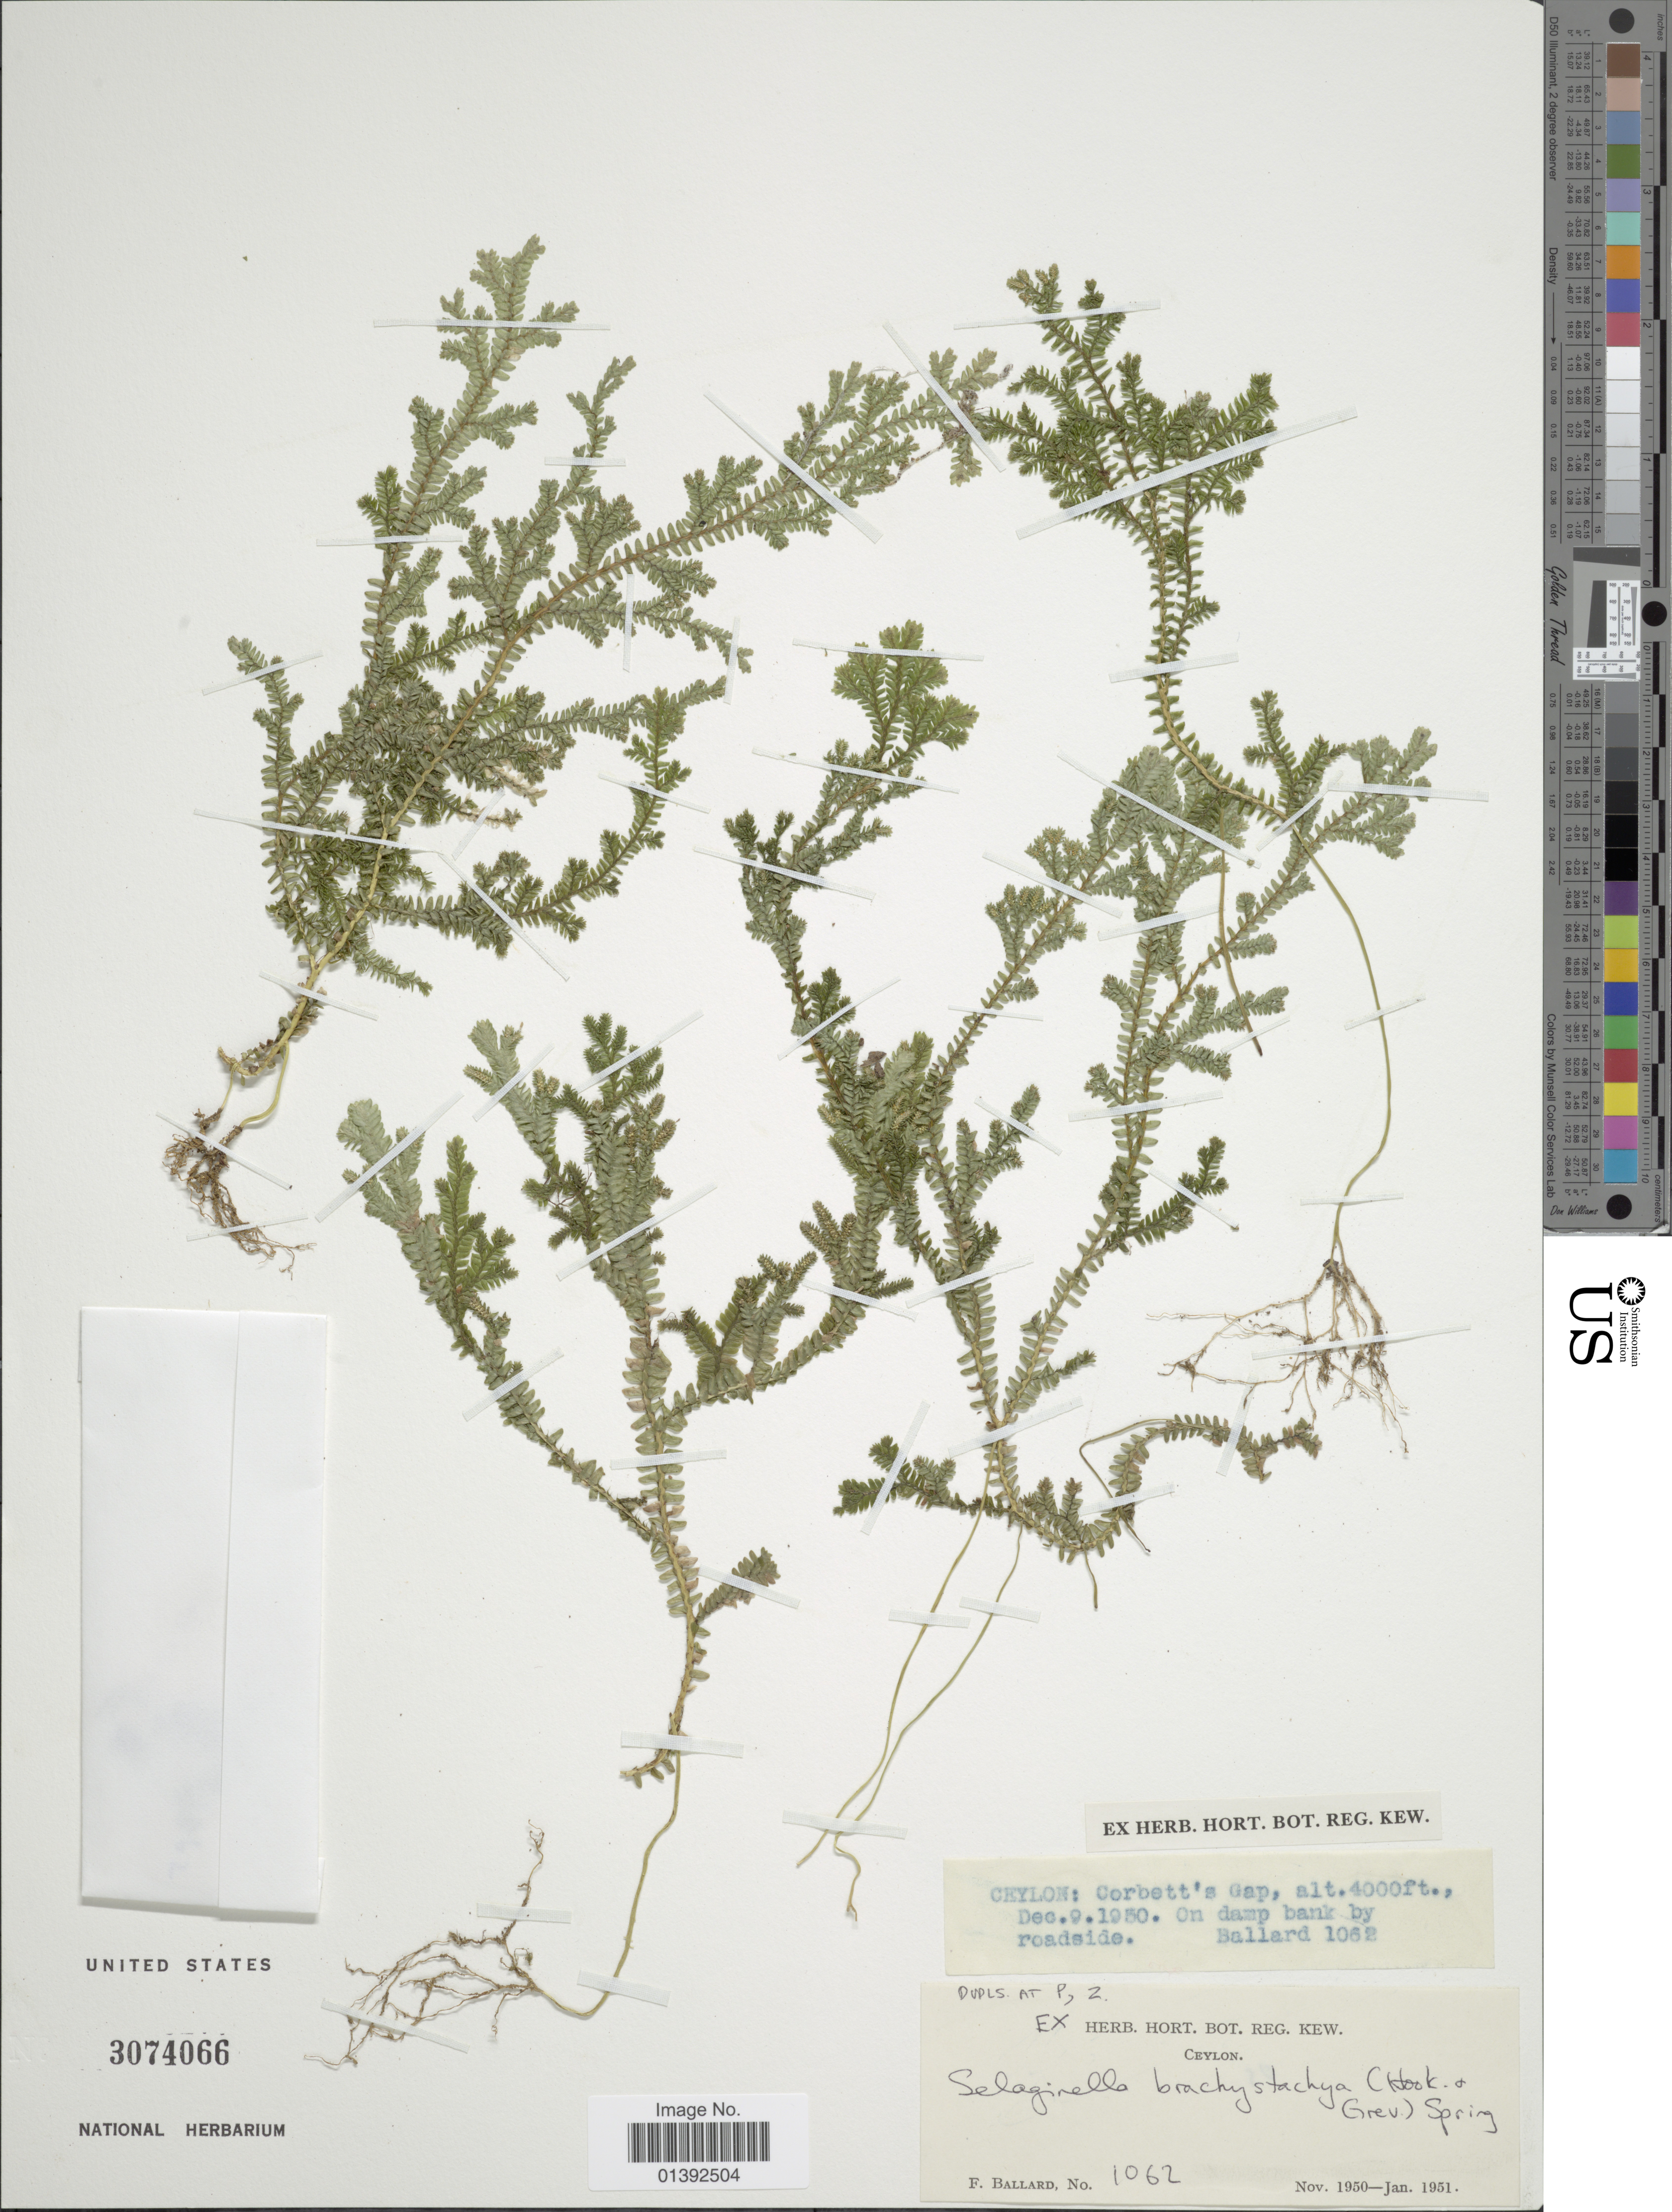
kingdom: Plantae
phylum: Tracheophyta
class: Lycopodiopsida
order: Selaginellales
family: Selaginellaceae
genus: Selaginella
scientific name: Selaginella brachystachya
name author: (Hook. & Grev.) Spring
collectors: F. Ballard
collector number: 1062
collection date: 1950-12-09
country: Sri Lanka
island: Ceylon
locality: Ceylon: Corbett's Gap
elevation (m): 1219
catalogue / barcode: US 3074066